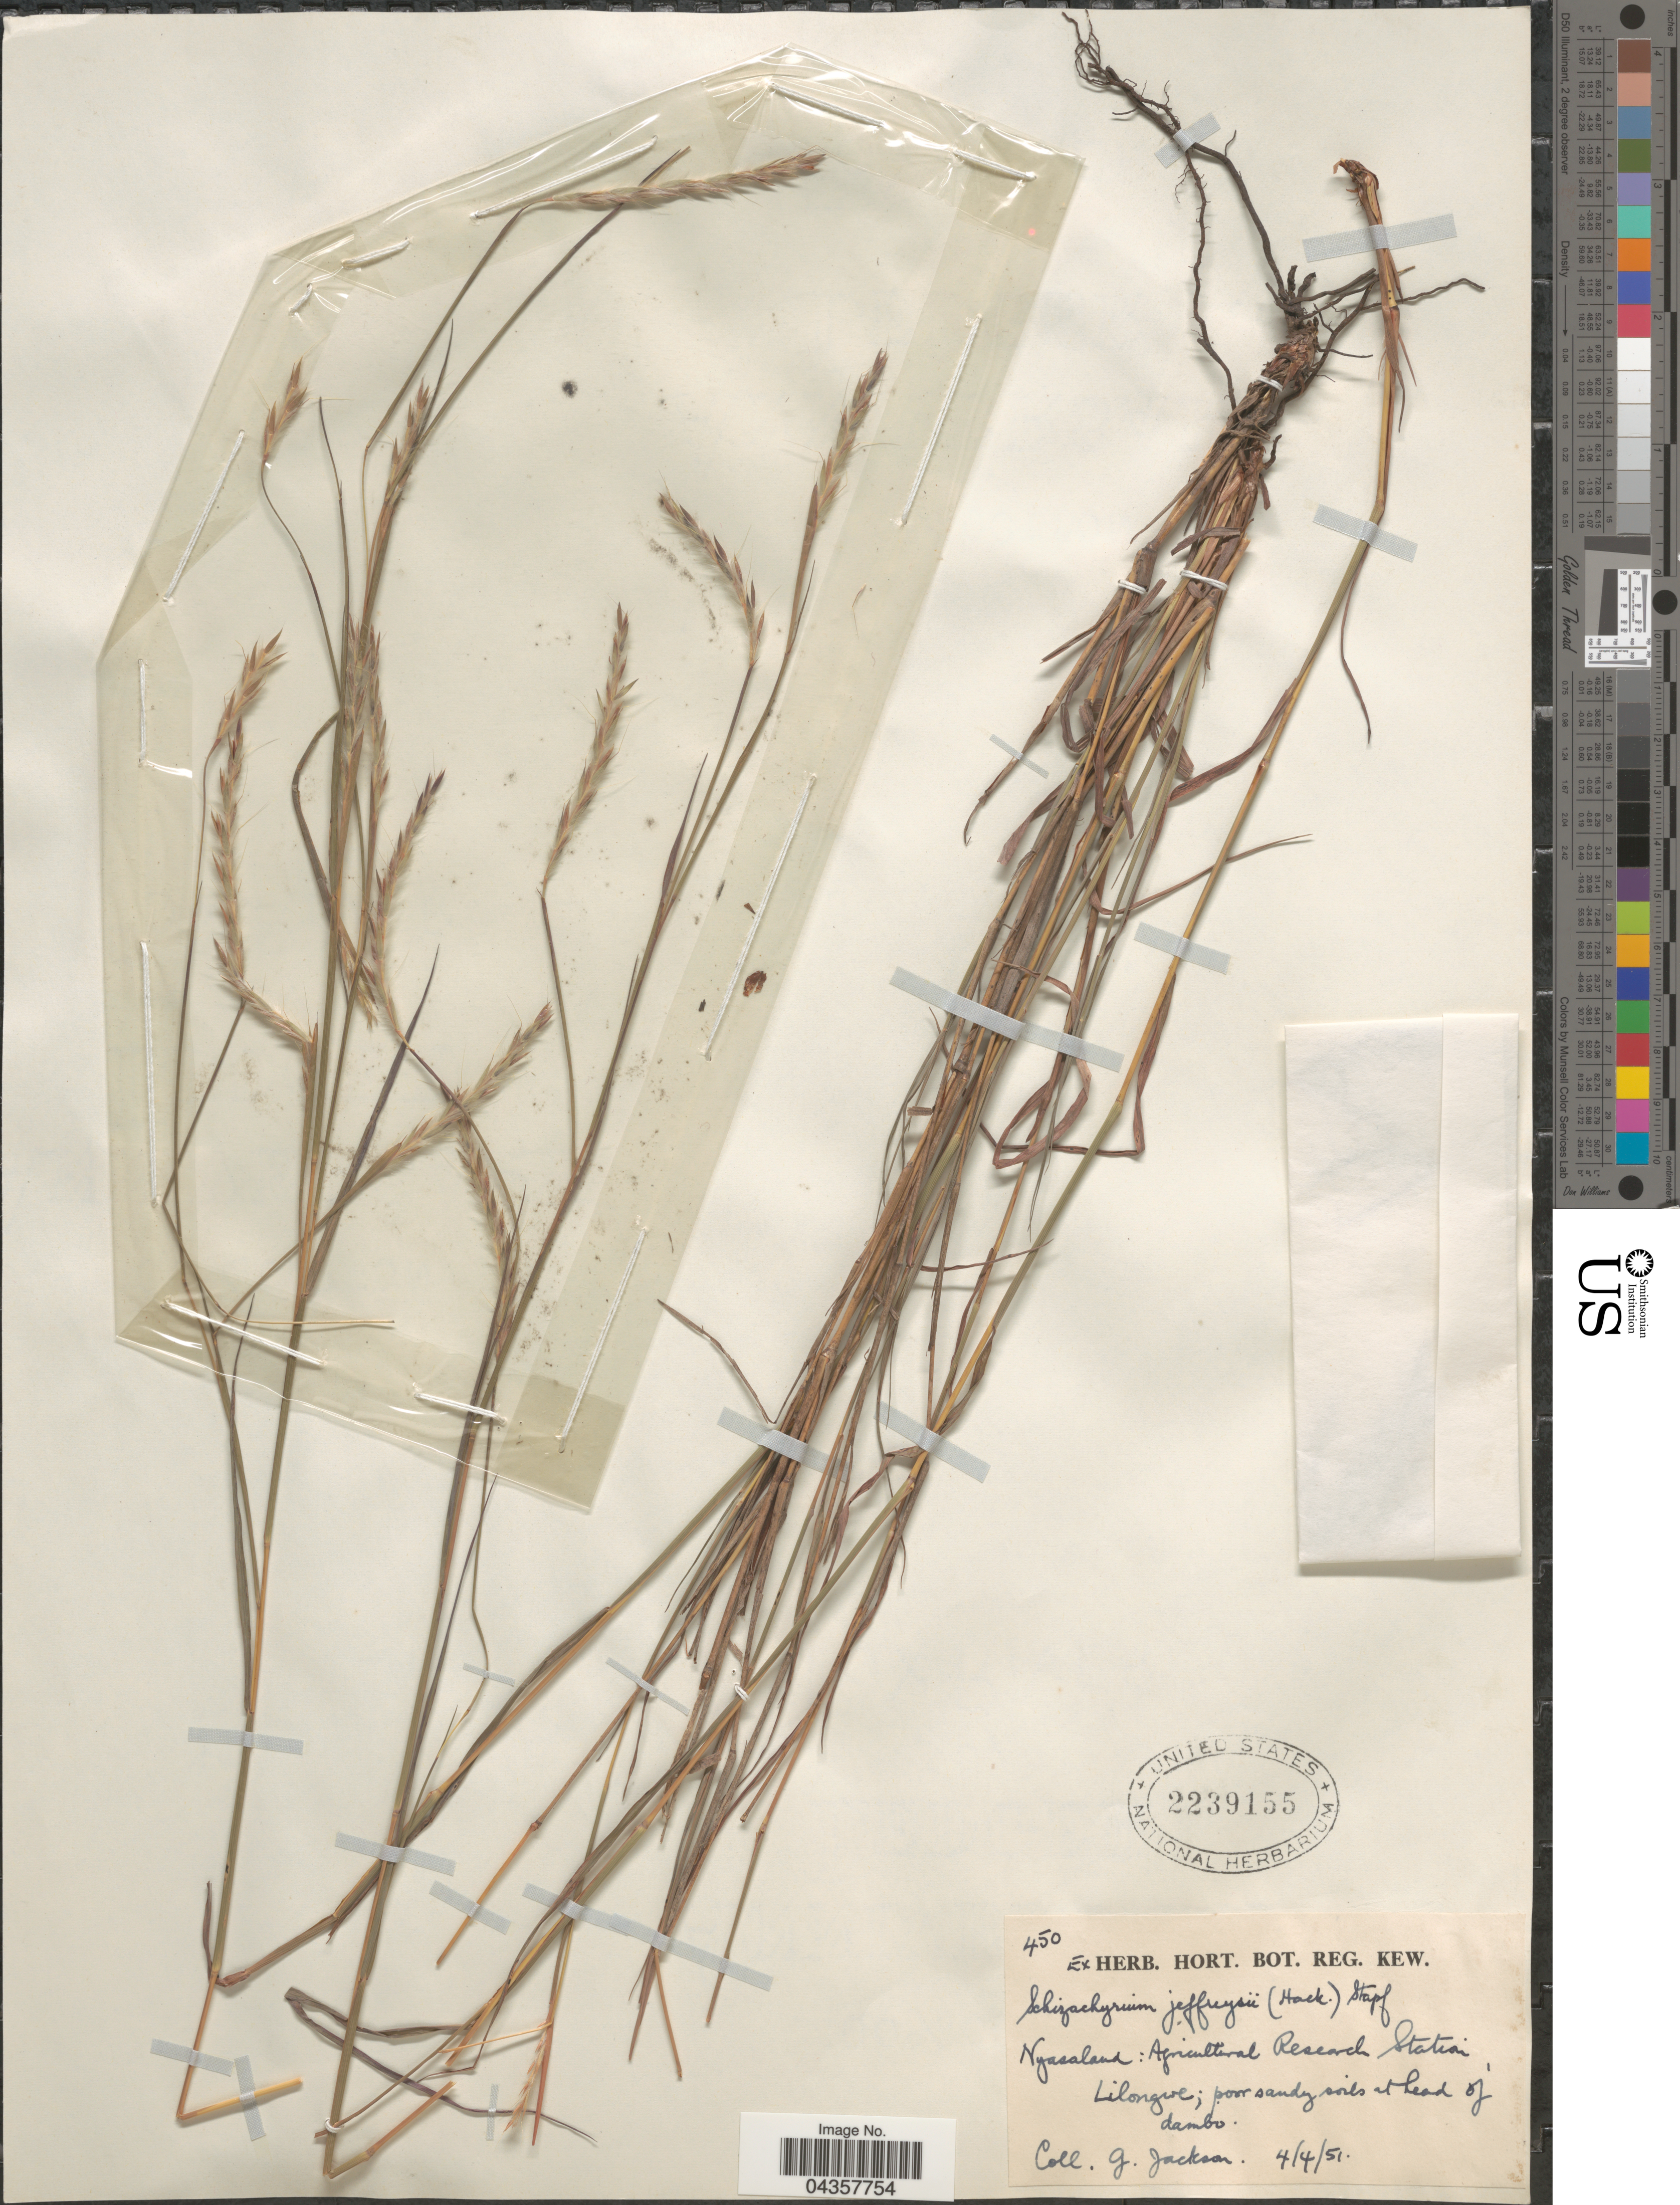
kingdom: Plantae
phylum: Tracheophyta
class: Liliopsida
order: Poales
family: Poaceae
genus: Schizachyrium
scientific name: Schizachyrium jeffreysii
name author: (Hack.) Stapf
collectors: G. Jackson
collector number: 450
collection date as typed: Transcribed d/m/y: 4/4/51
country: Malawi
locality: Nyasaland: Agricultural Research Station, Lilongwe.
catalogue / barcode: US 2239155